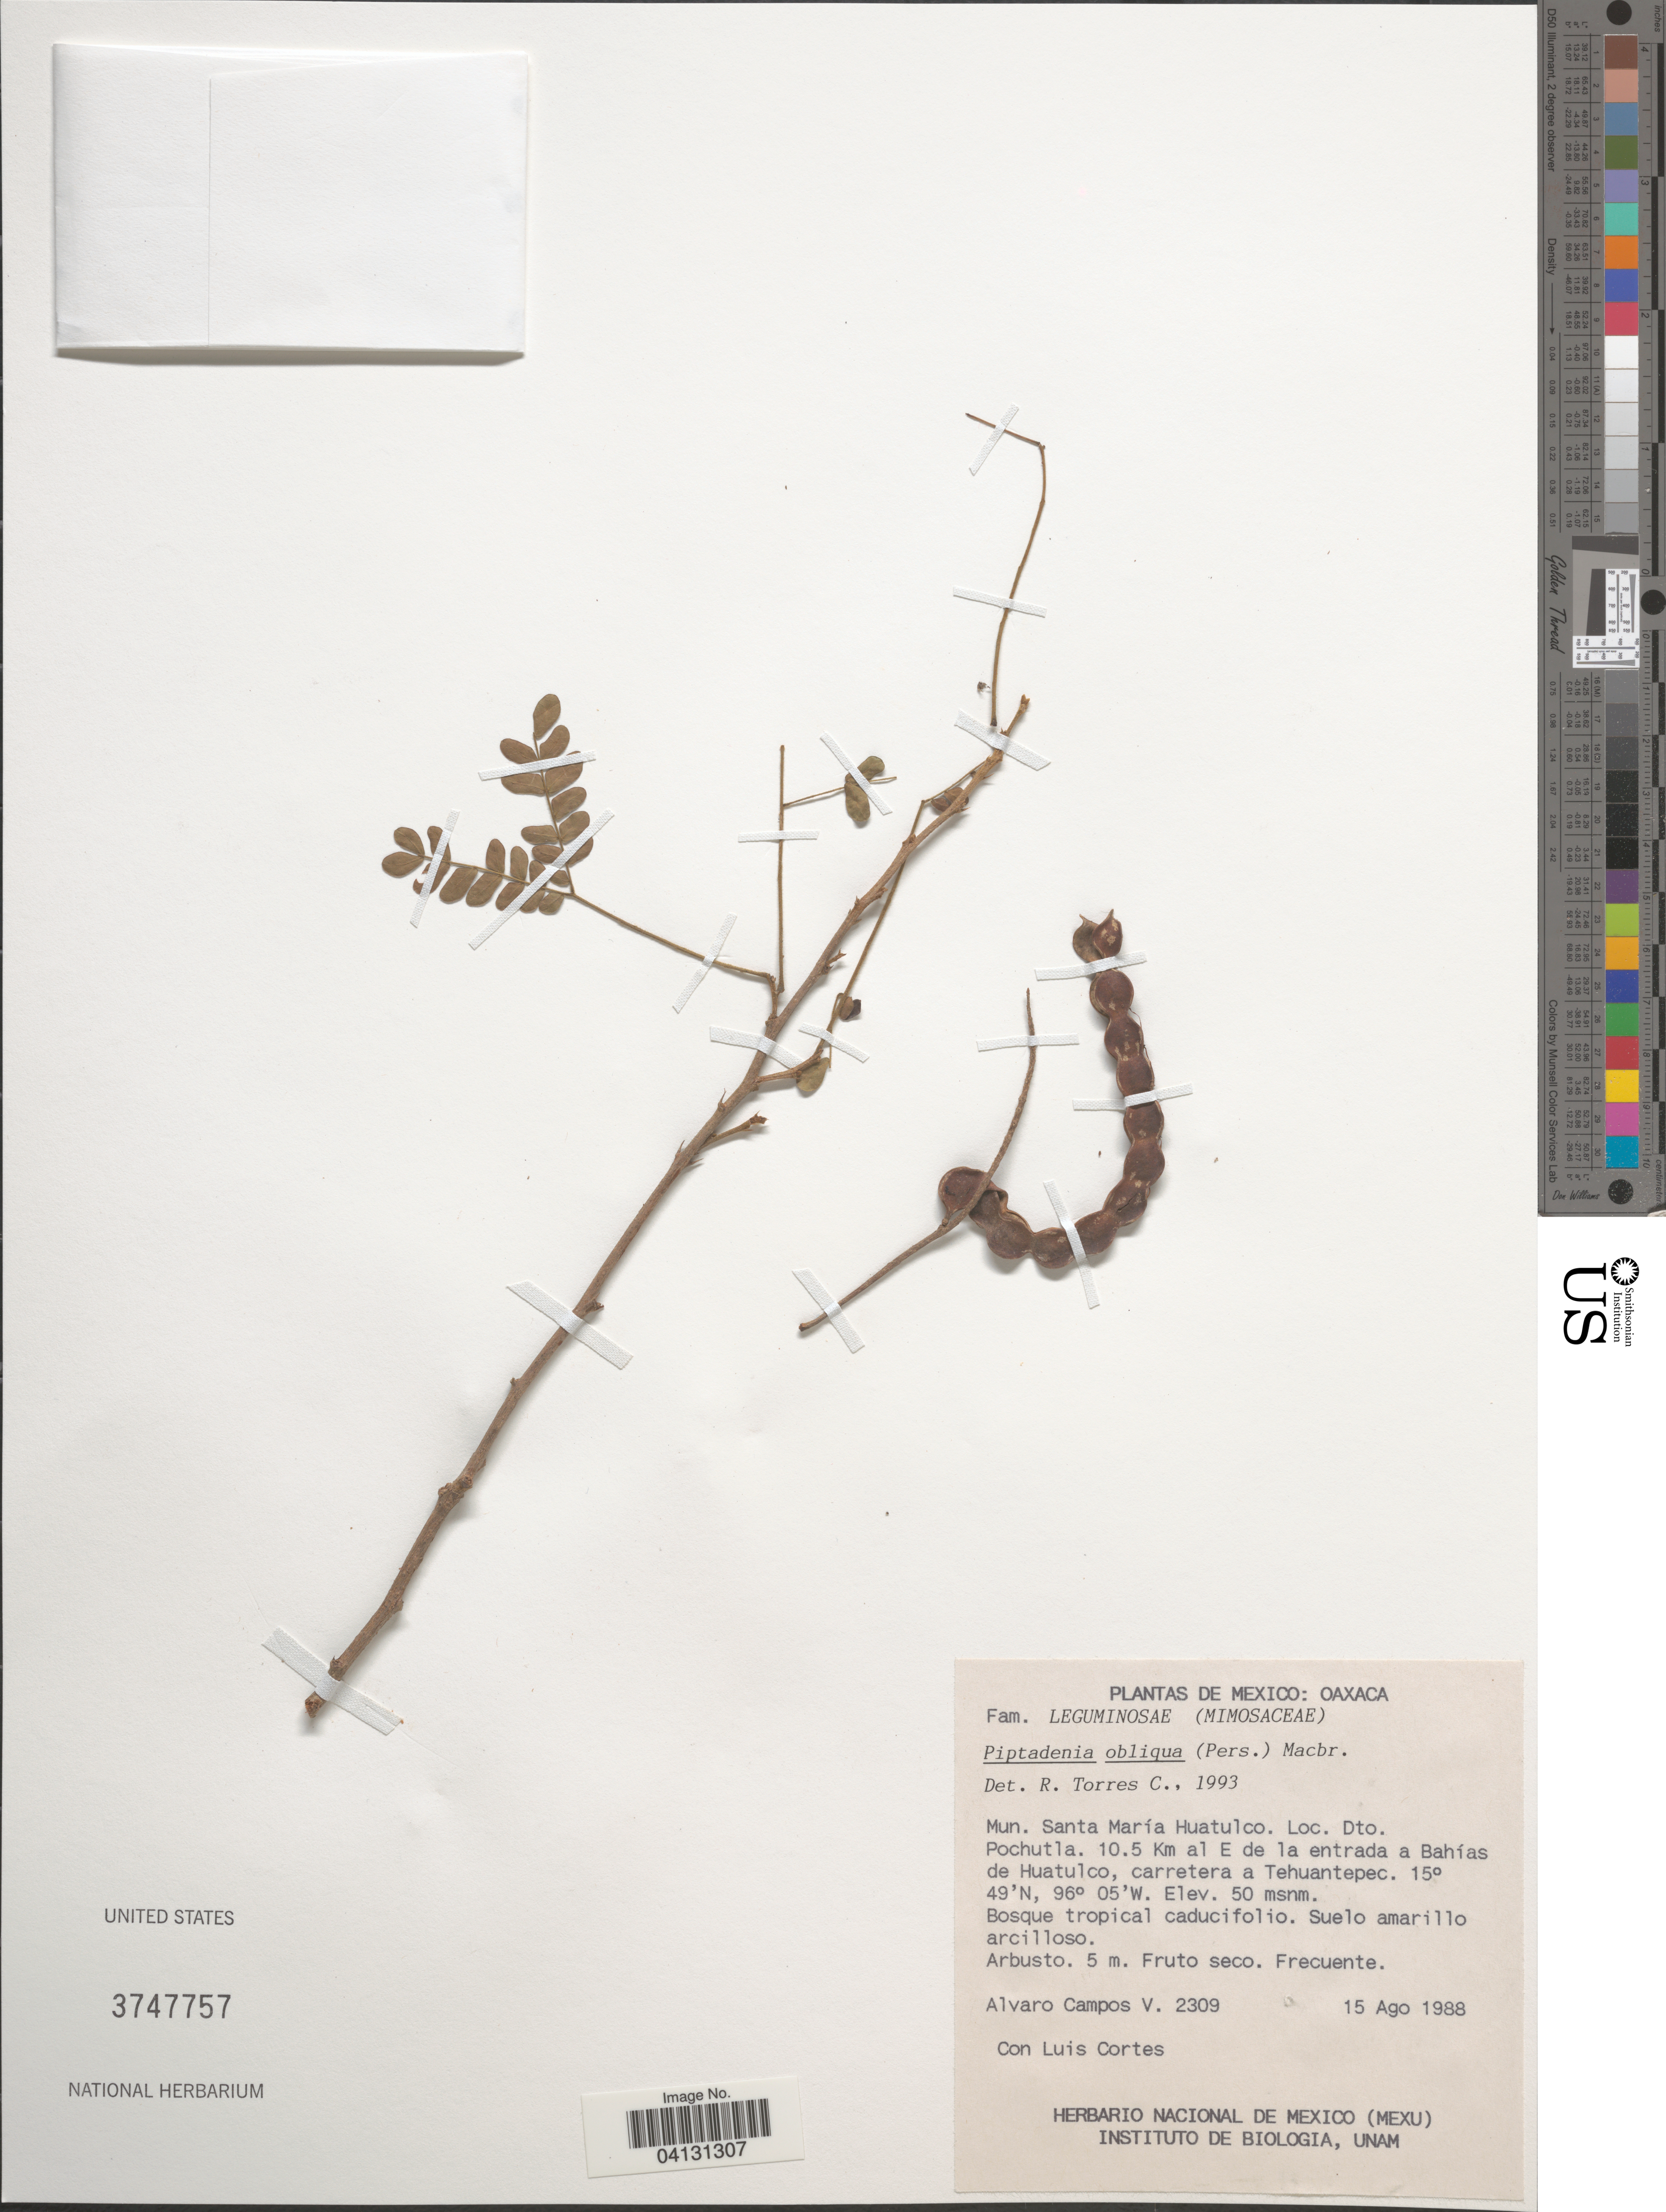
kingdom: Plantae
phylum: Tracheophyta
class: Magnoliopsida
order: Fabales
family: Fabaceae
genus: Pityrocarpa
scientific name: Pityrocarpa obliqua subsp. obliqua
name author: (Pers.) Brenan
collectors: A. Campos V. & L. Cortes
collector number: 2309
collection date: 1988-08-15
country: Mexico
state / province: Oaxaca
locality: Mun. Santa María Huatulco. Dto. Pochutla. 10.5 Km al E de la entrada a Bahías de Huatulco, carretera a Tehuantepec.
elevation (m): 50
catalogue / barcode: US 3747757